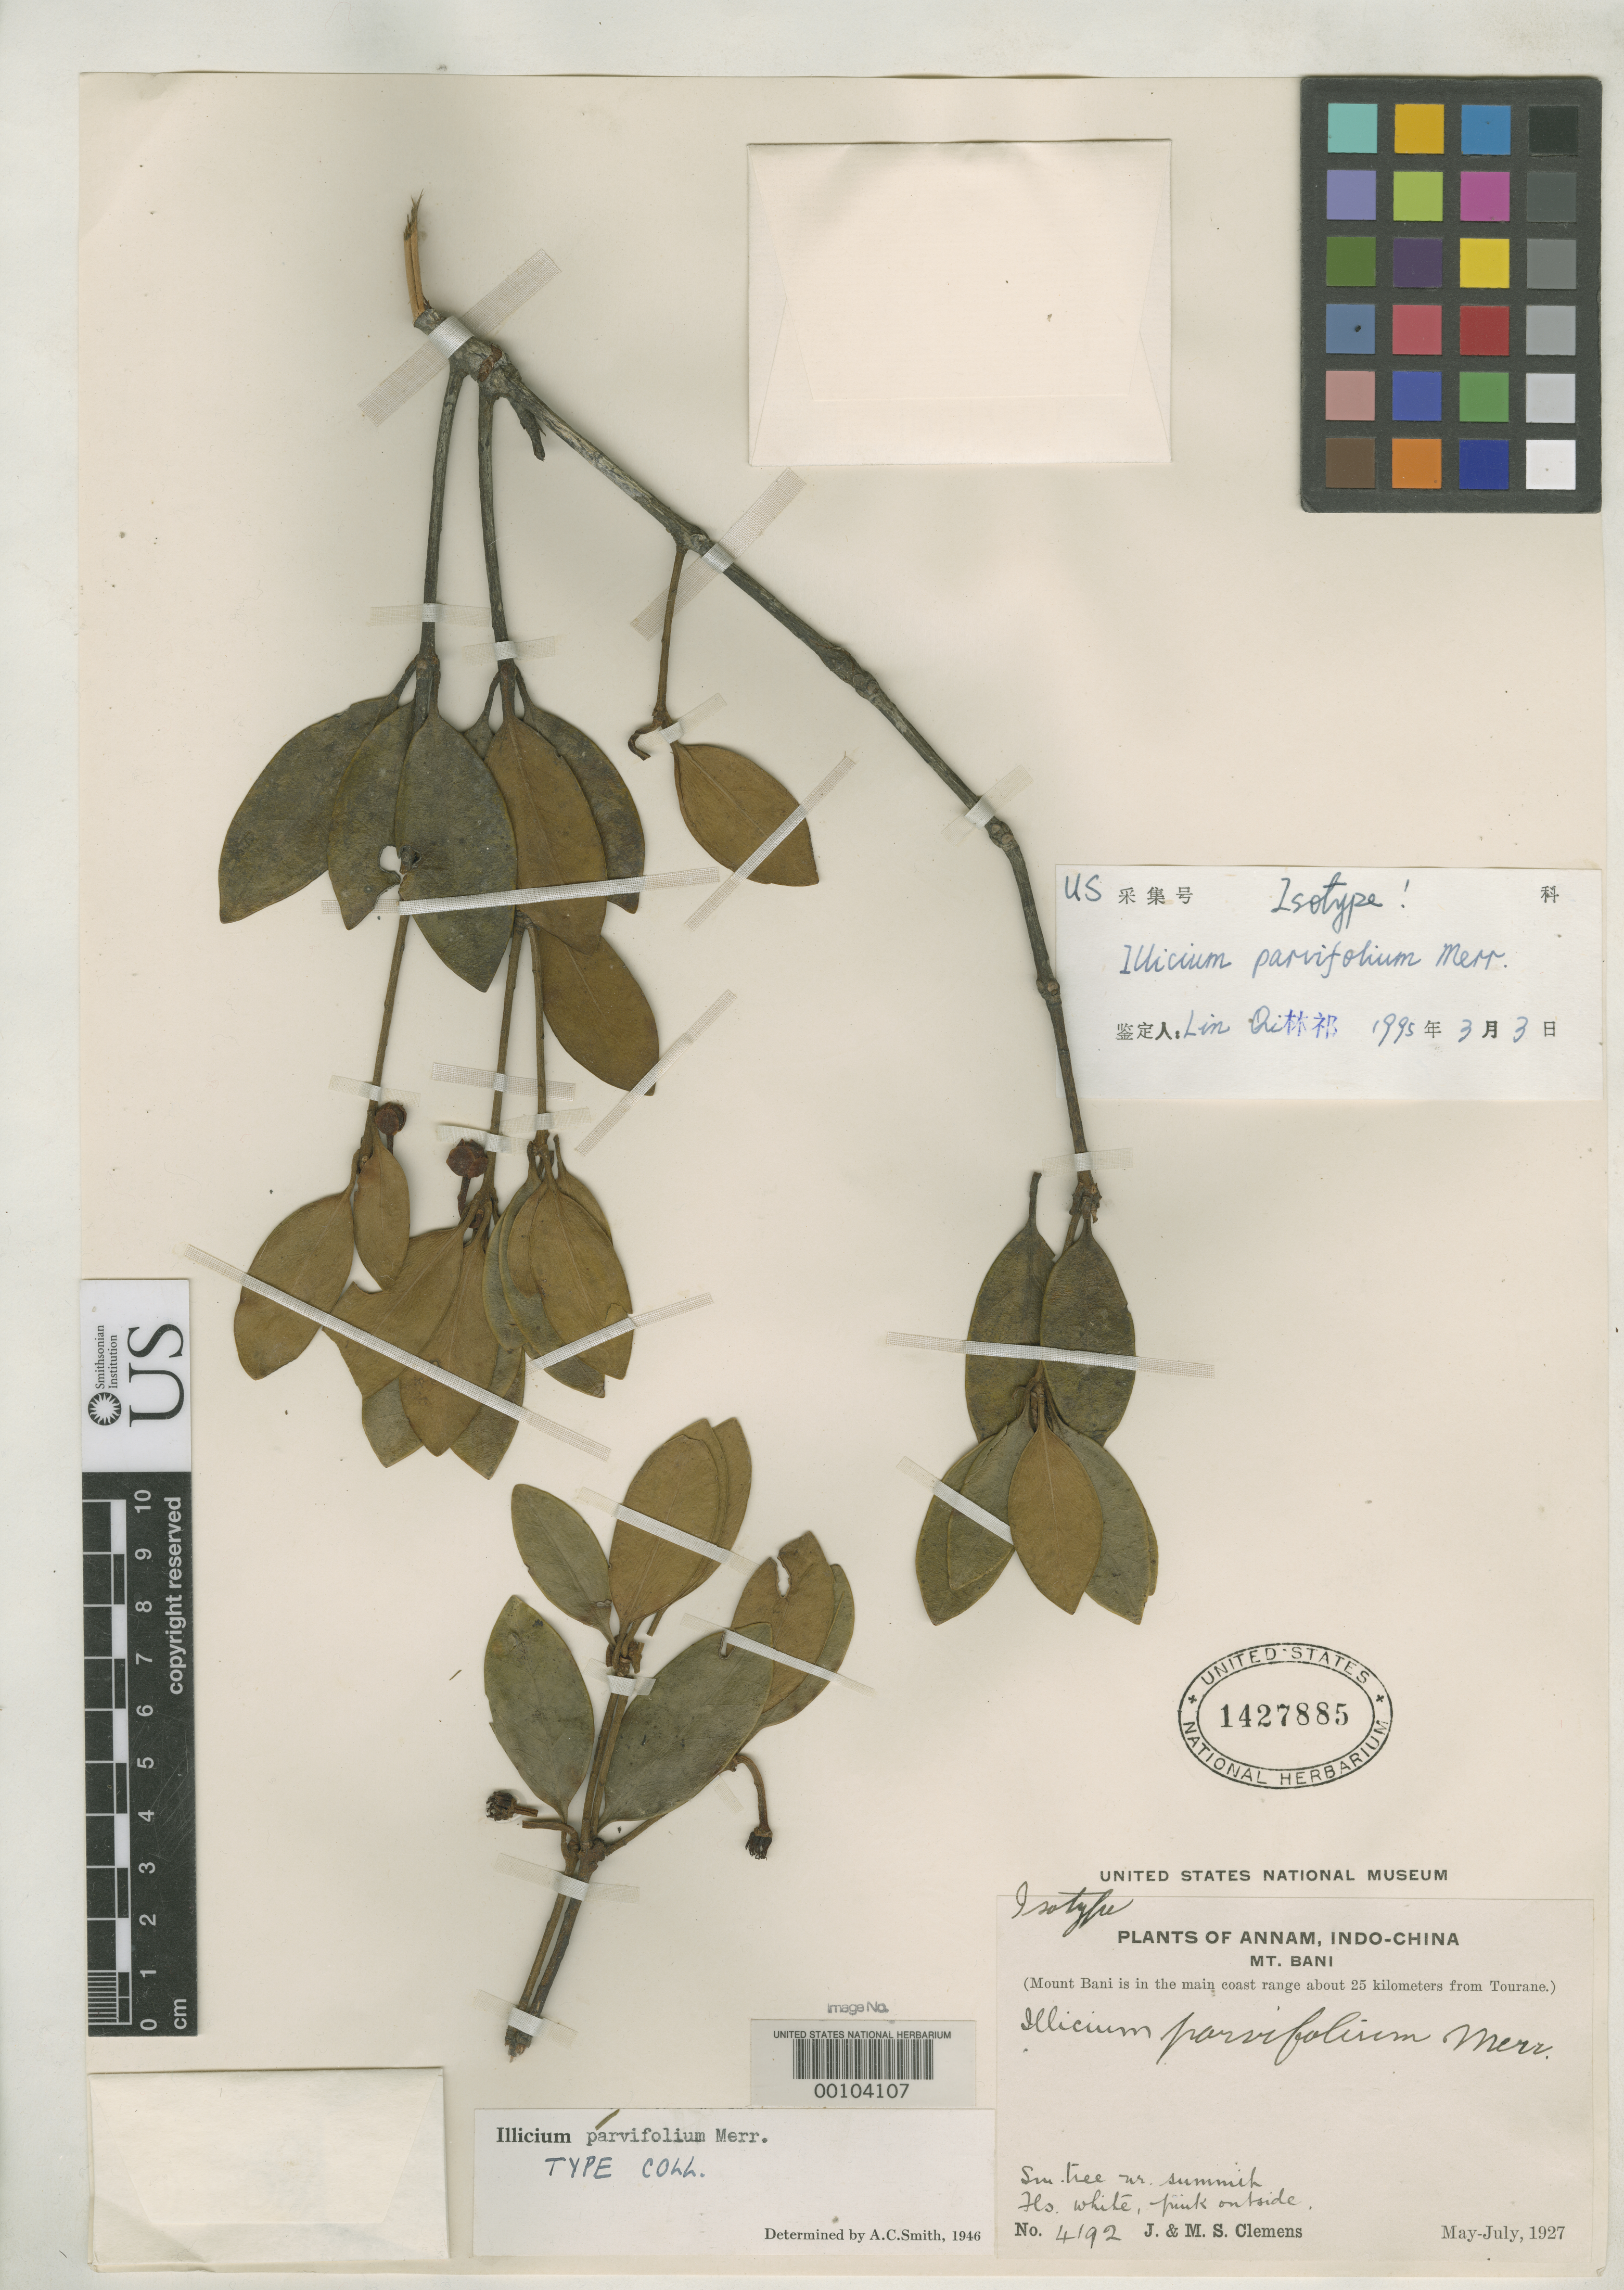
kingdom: Plantae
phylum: Tracheophyta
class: Magnoliopsida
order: Austrobaileyales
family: Schisandraceae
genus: Illicium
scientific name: Illicium parvifolium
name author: Merr.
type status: Isotype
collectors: J. Clemens & M. S. Clemens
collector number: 4192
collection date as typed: May 1927 to -- Jul 1927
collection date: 1927-05/1927-07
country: Vietnam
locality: Mt. Bani, main coast range, ca. 55 km from Tourane.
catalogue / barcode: US 1427885